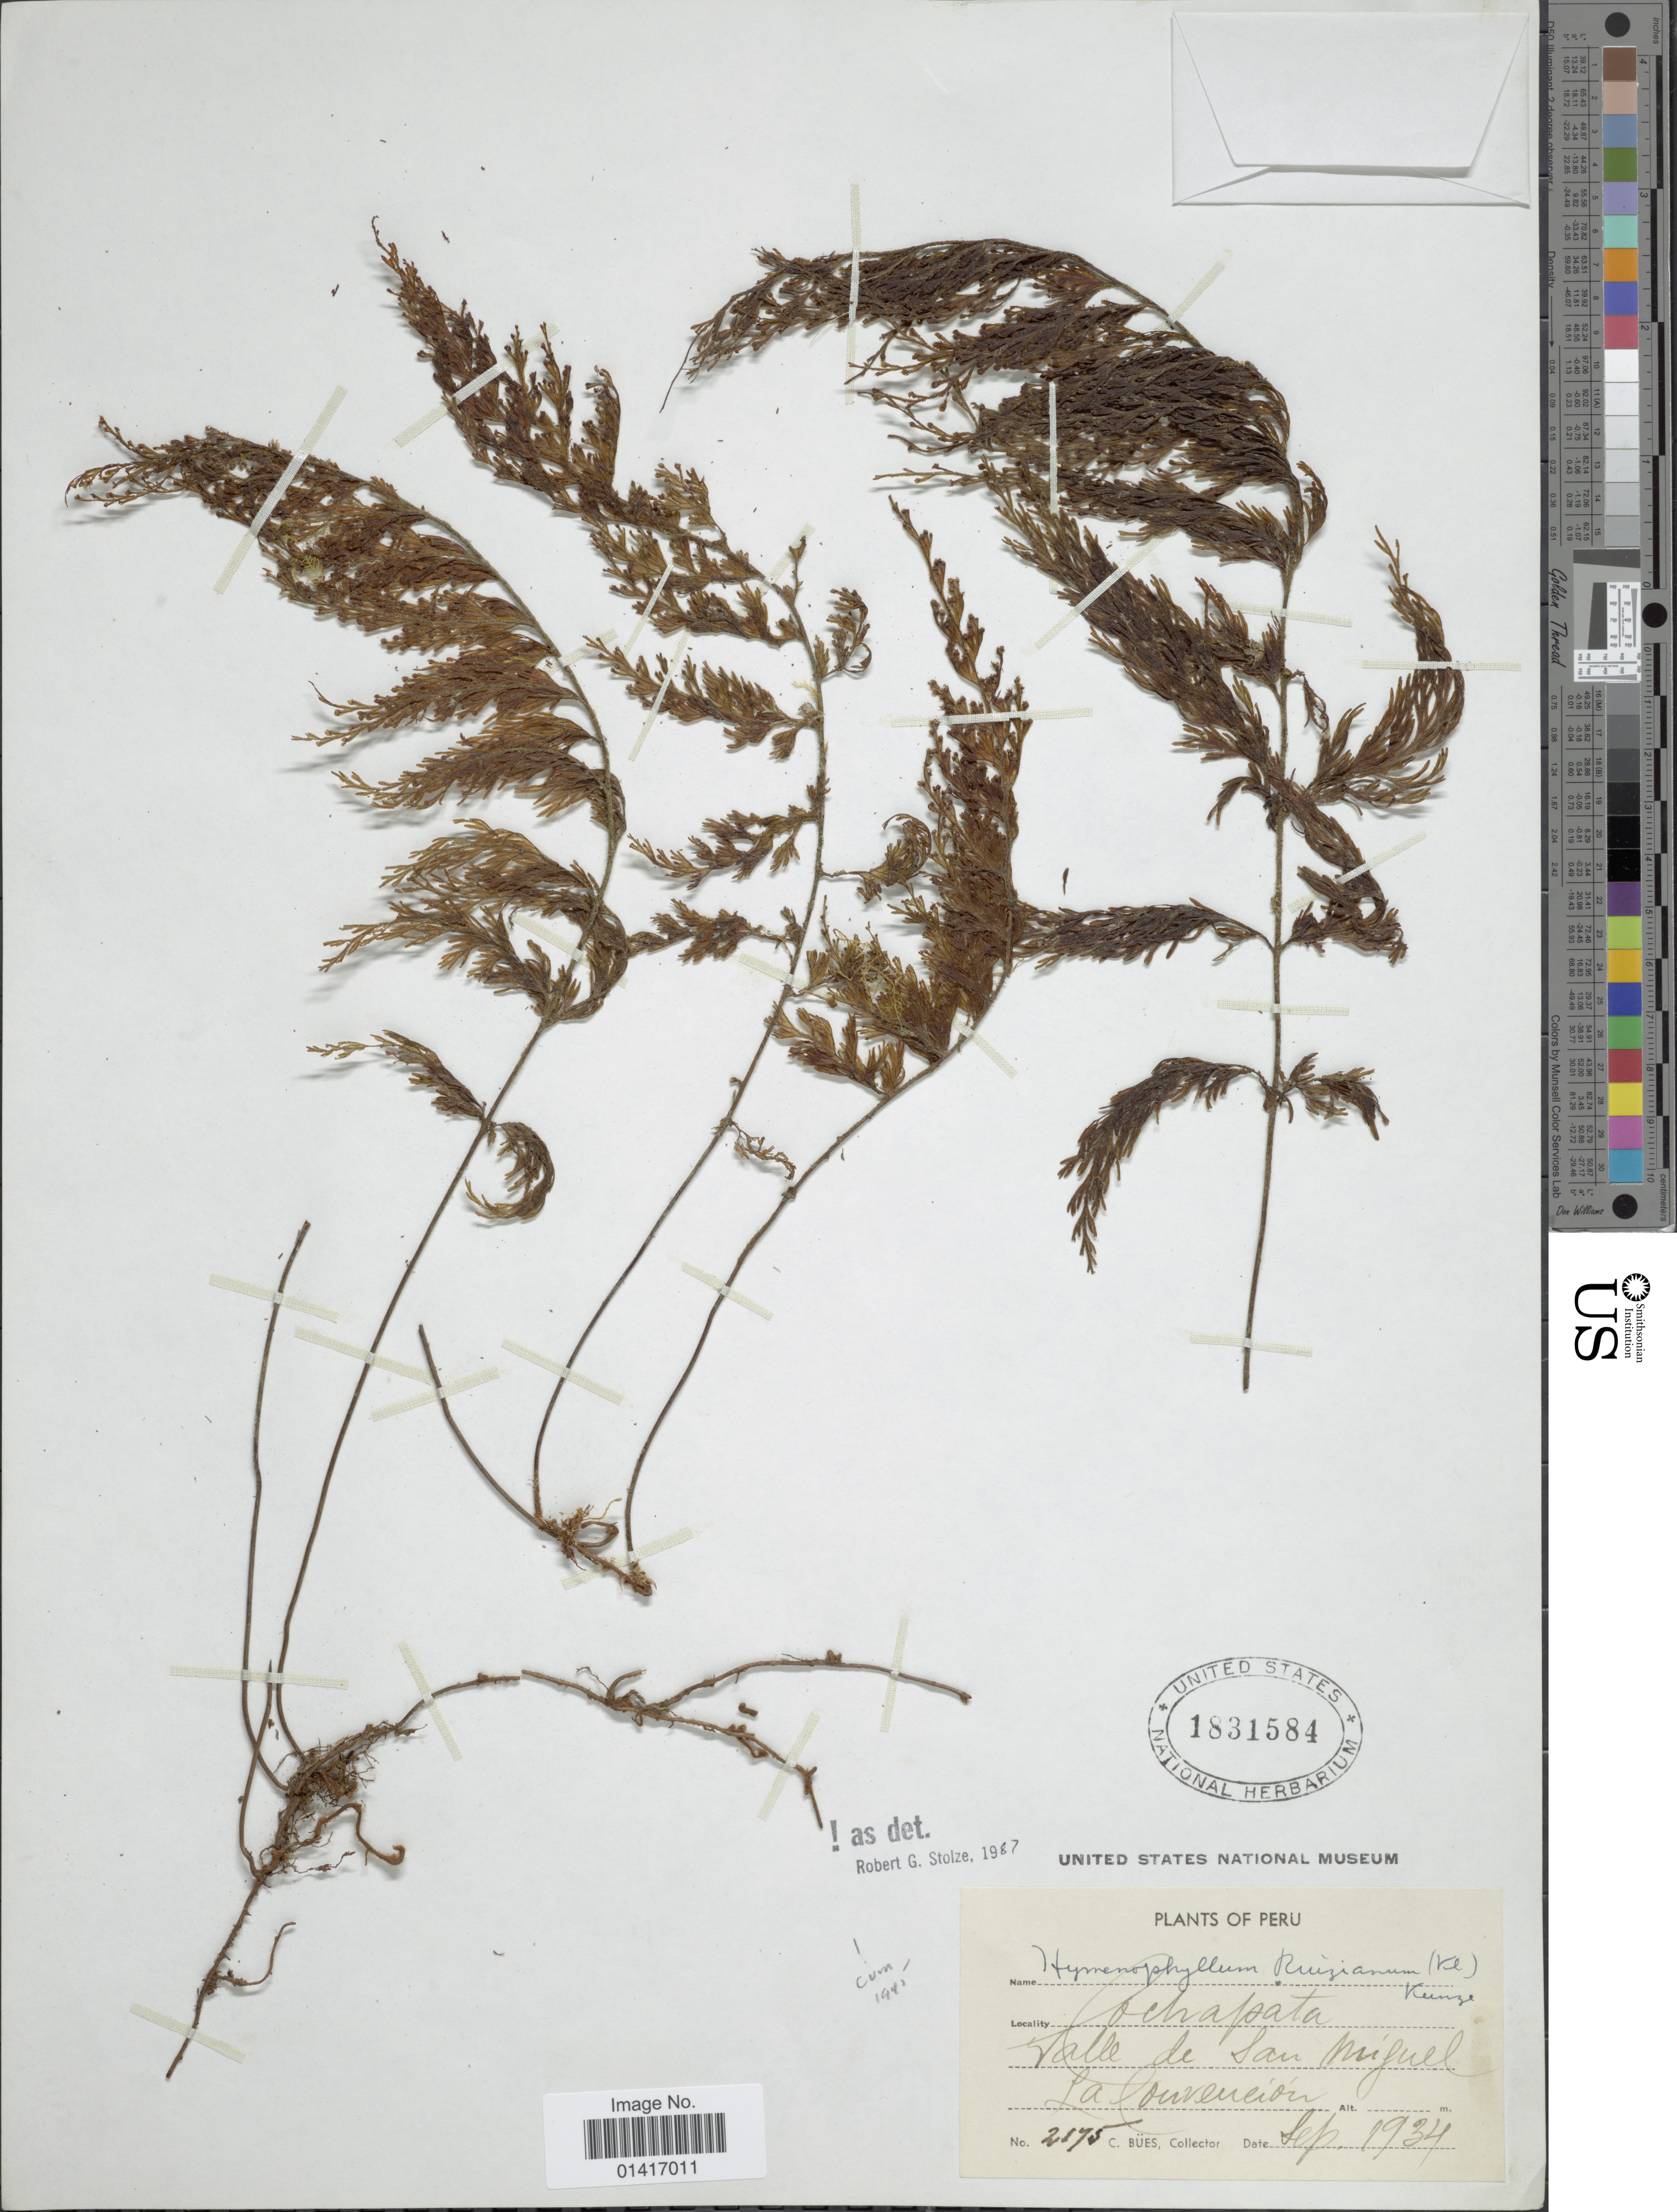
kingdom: Plantae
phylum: Tracheophyta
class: Polypodiopsida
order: Hymenophyllales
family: Hymenophyllaceae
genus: Hymenophyllum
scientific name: Hymenophyllum ruizianum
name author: (Klotzsch) Kunze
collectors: C. Bues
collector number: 2175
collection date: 1934-09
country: Peru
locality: Cochapata, Valle de San Miguel, La Convención.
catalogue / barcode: US 1831584